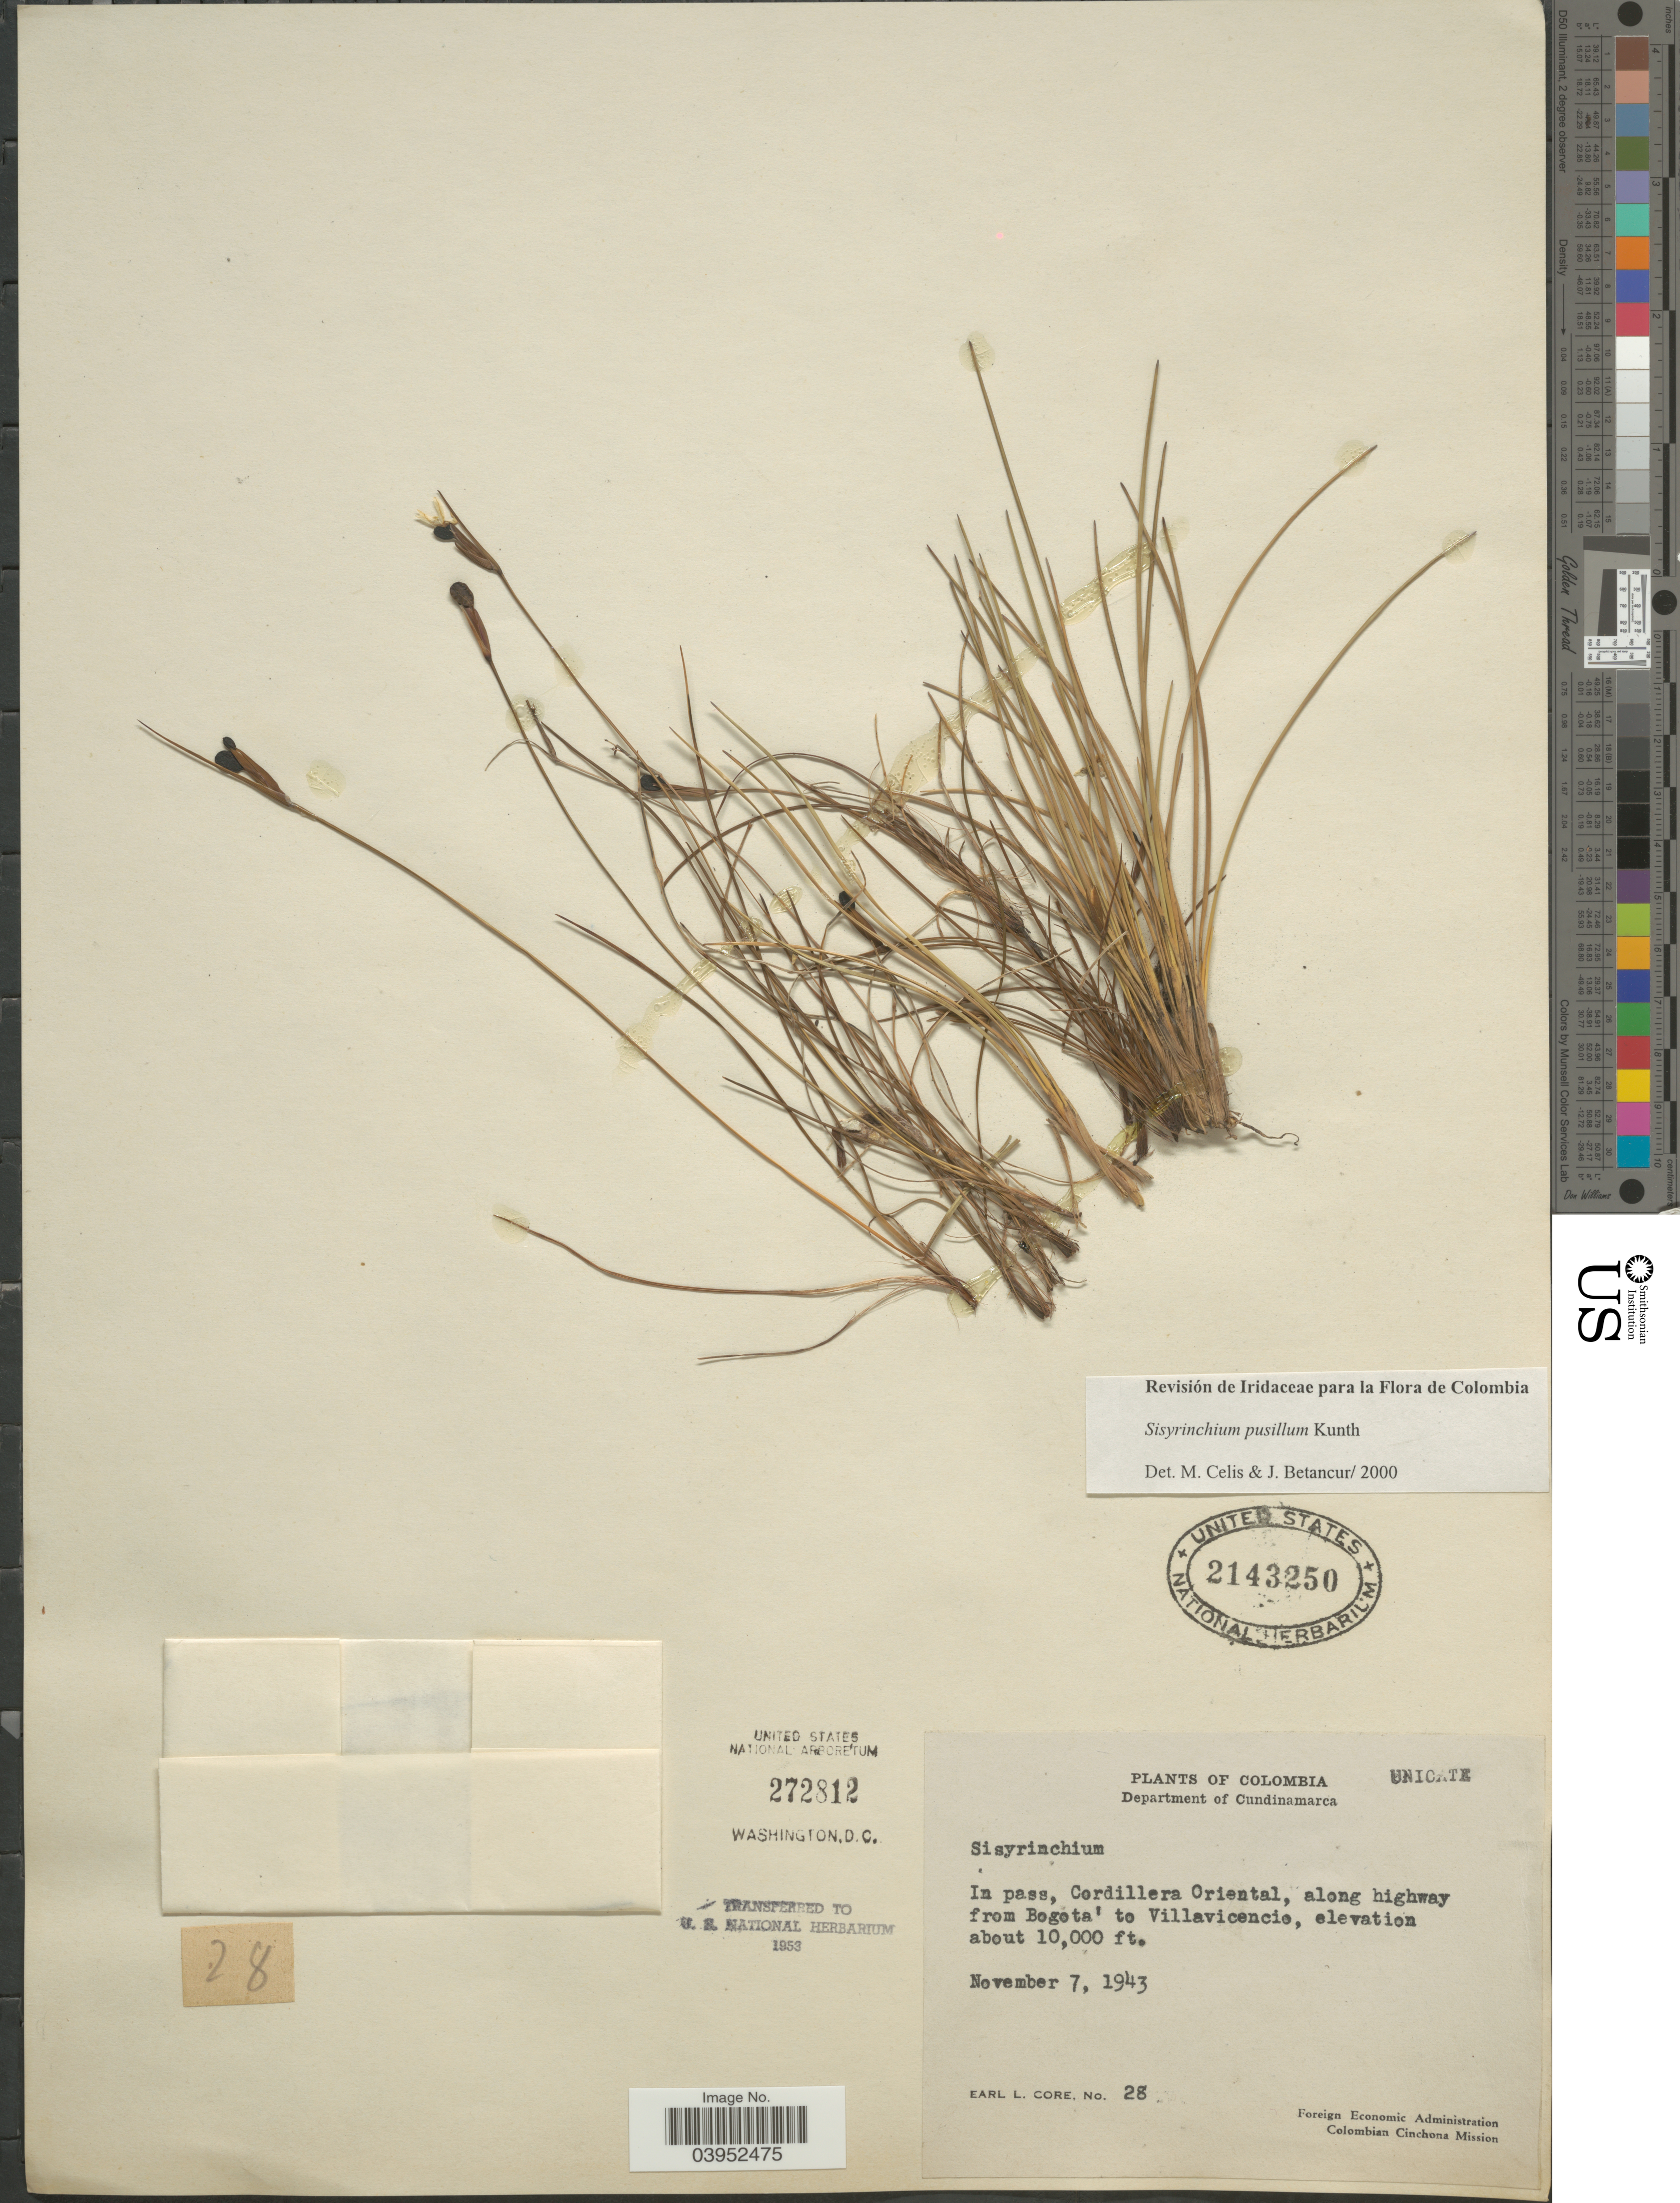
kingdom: Plantae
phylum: Tracheophyta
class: Liliopsida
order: Asparagales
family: Iridaceae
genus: Sisyrinchium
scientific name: Sisyrinchium pusillum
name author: Kunth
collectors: E. L. Core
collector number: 28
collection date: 1943-11-07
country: Colombia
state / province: Cundinamarca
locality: Department of Cundinamarca. In pass, Cordillera Oriental, along highway from Bogota' to Villavicencio.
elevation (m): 3048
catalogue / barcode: US 2143250